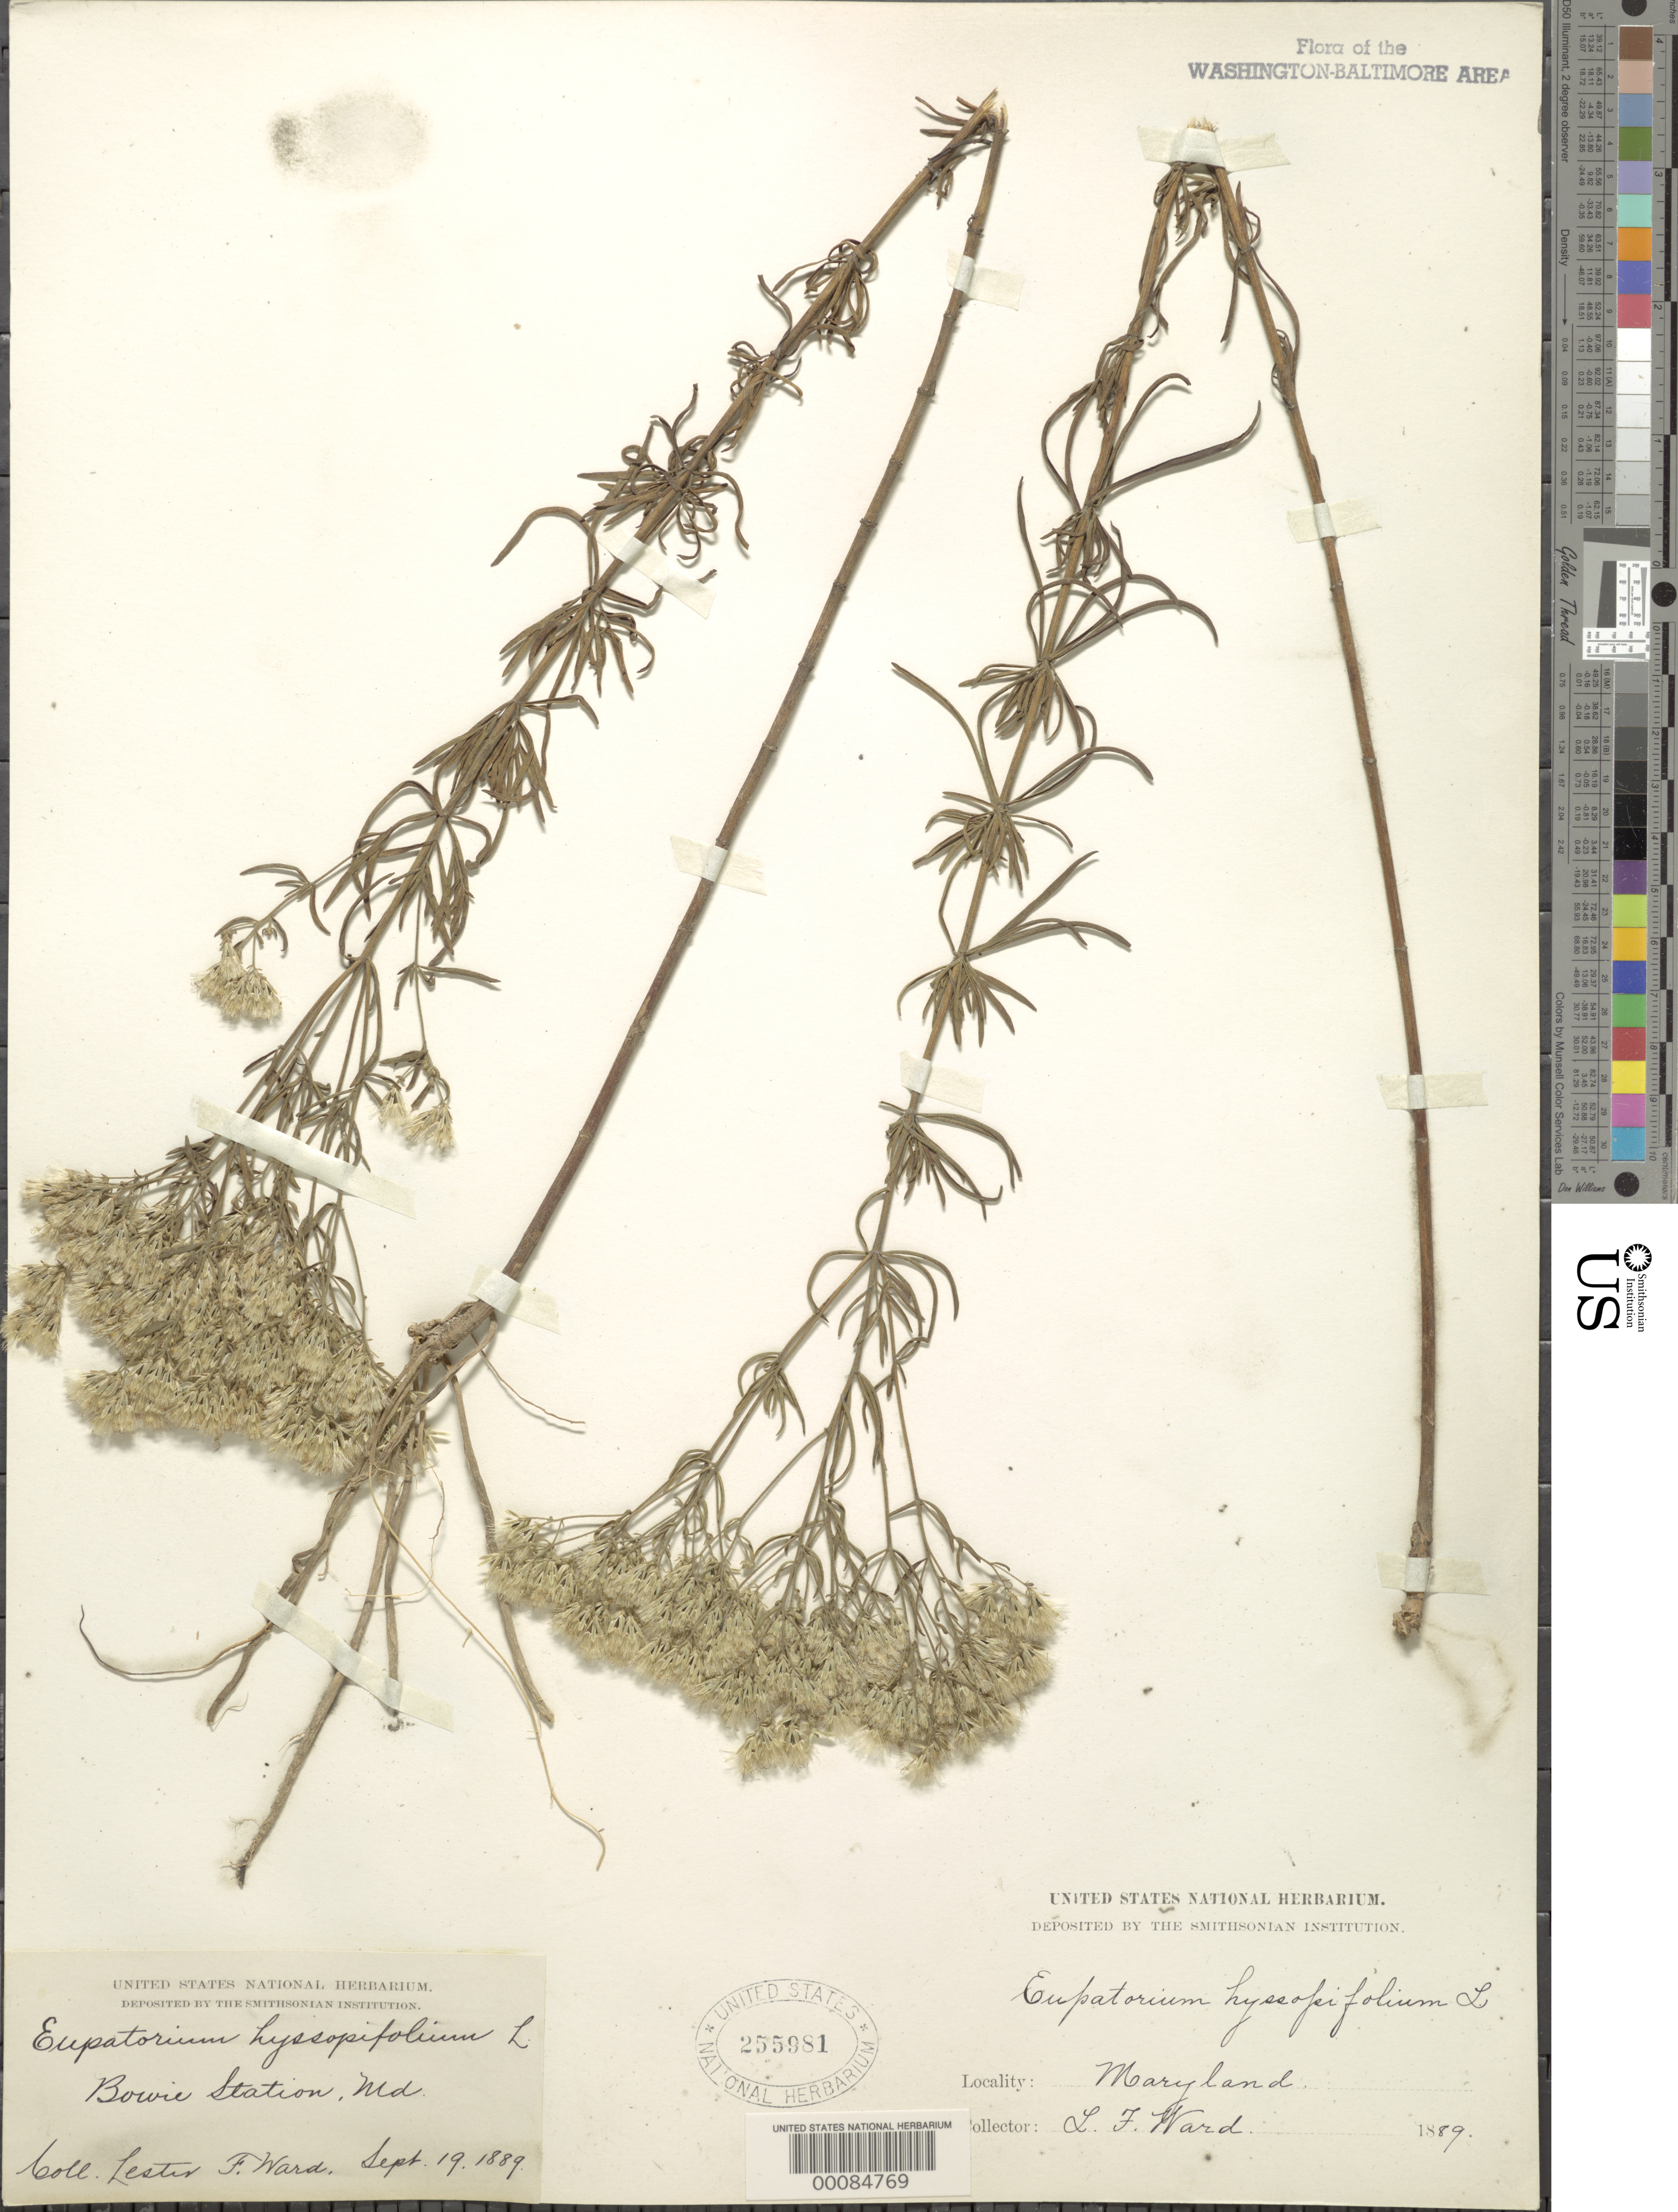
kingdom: Plantae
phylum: Tracheophyta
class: Magnoliopsida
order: Asterales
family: Asteraceae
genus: Eupatorium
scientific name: Eupatorium hyssopifolium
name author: L.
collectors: L. F. Ward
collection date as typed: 19 Sep 1889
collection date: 1889-09-19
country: United States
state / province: Maryland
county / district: Prince George's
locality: Bowie Station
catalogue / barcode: US 255981